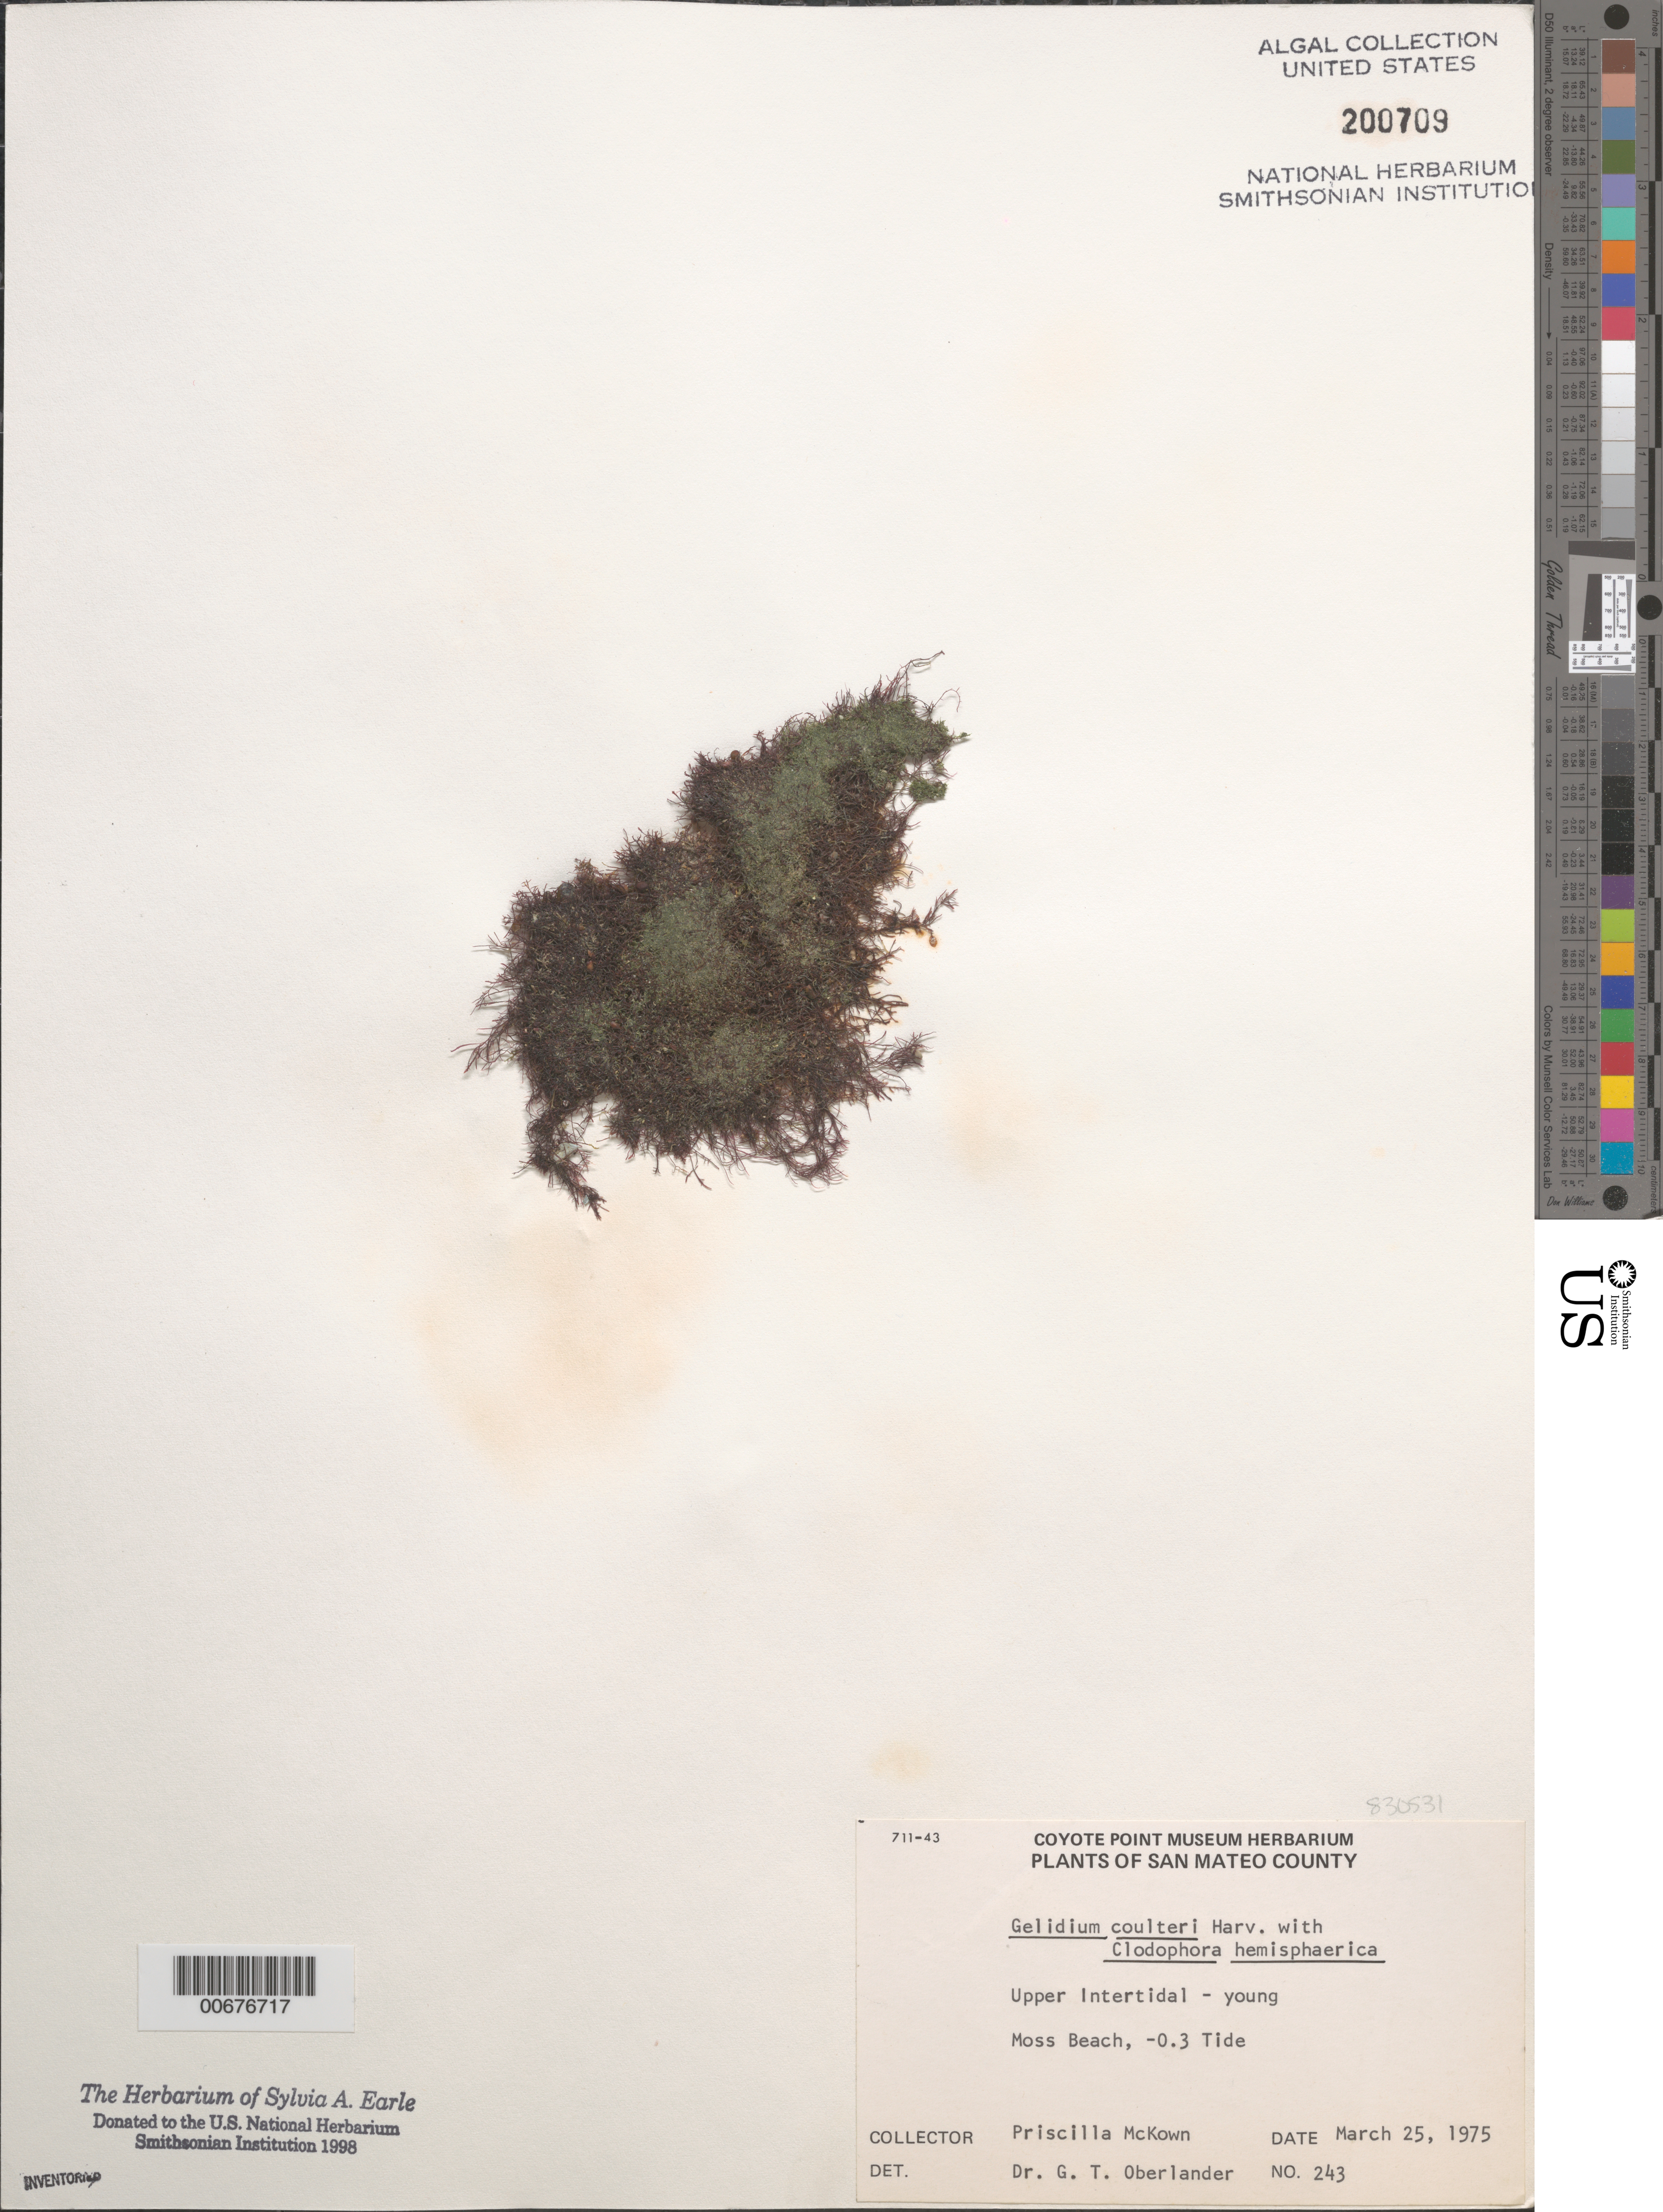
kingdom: Plantae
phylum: Rhodophyta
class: Florideophyceae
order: Gelidiales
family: Gelidiaceae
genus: Gelidium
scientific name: Gelidium coulteri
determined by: Oberlander, G. T.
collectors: P. McKown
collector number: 243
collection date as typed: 25 Mar 1975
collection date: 1975-03-25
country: United States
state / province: California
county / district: San Mateo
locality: Moss Beach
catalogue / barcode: US 200709